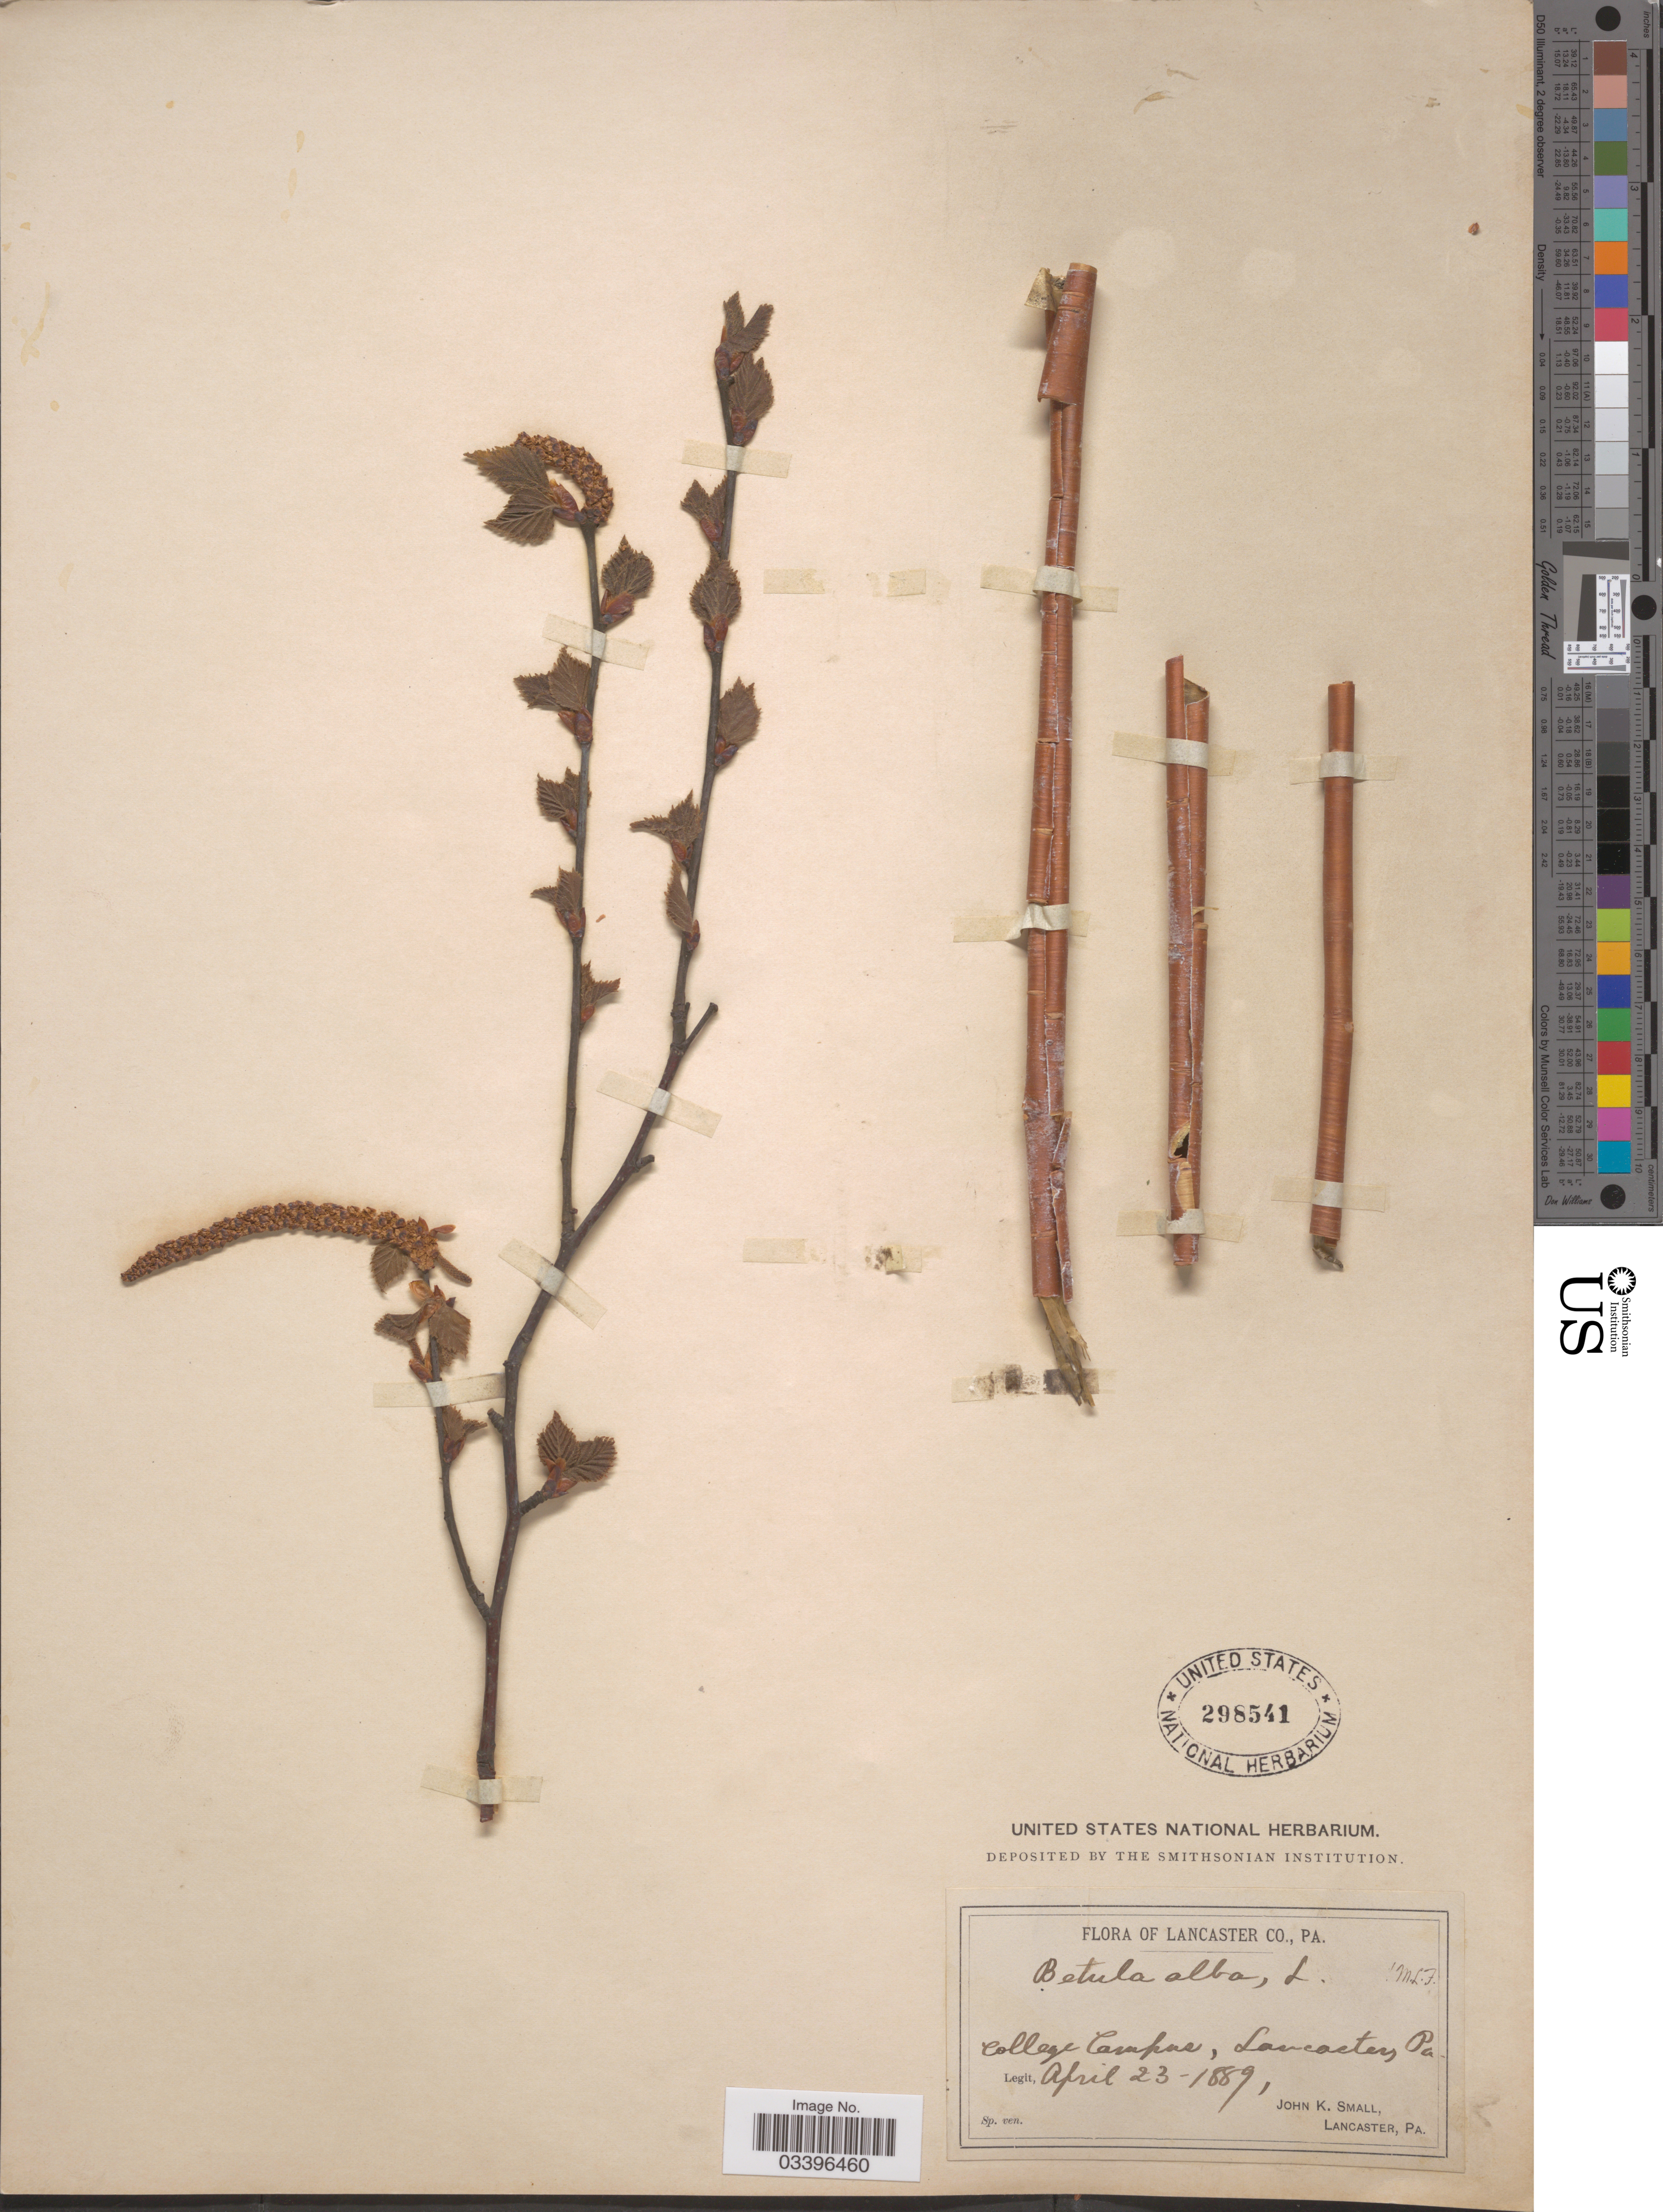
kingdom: Plantae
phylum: Tracheophyta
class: Magnoliopsida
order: Fagales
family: Betulaceae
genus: Betula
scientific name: Betula papyrifera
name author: Marshall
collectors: J. K. Small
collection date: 1889-04-23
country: United States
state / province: Pennsylvania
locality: College Campus, Lancaster. Lancaster Co.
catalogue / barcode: US 298541